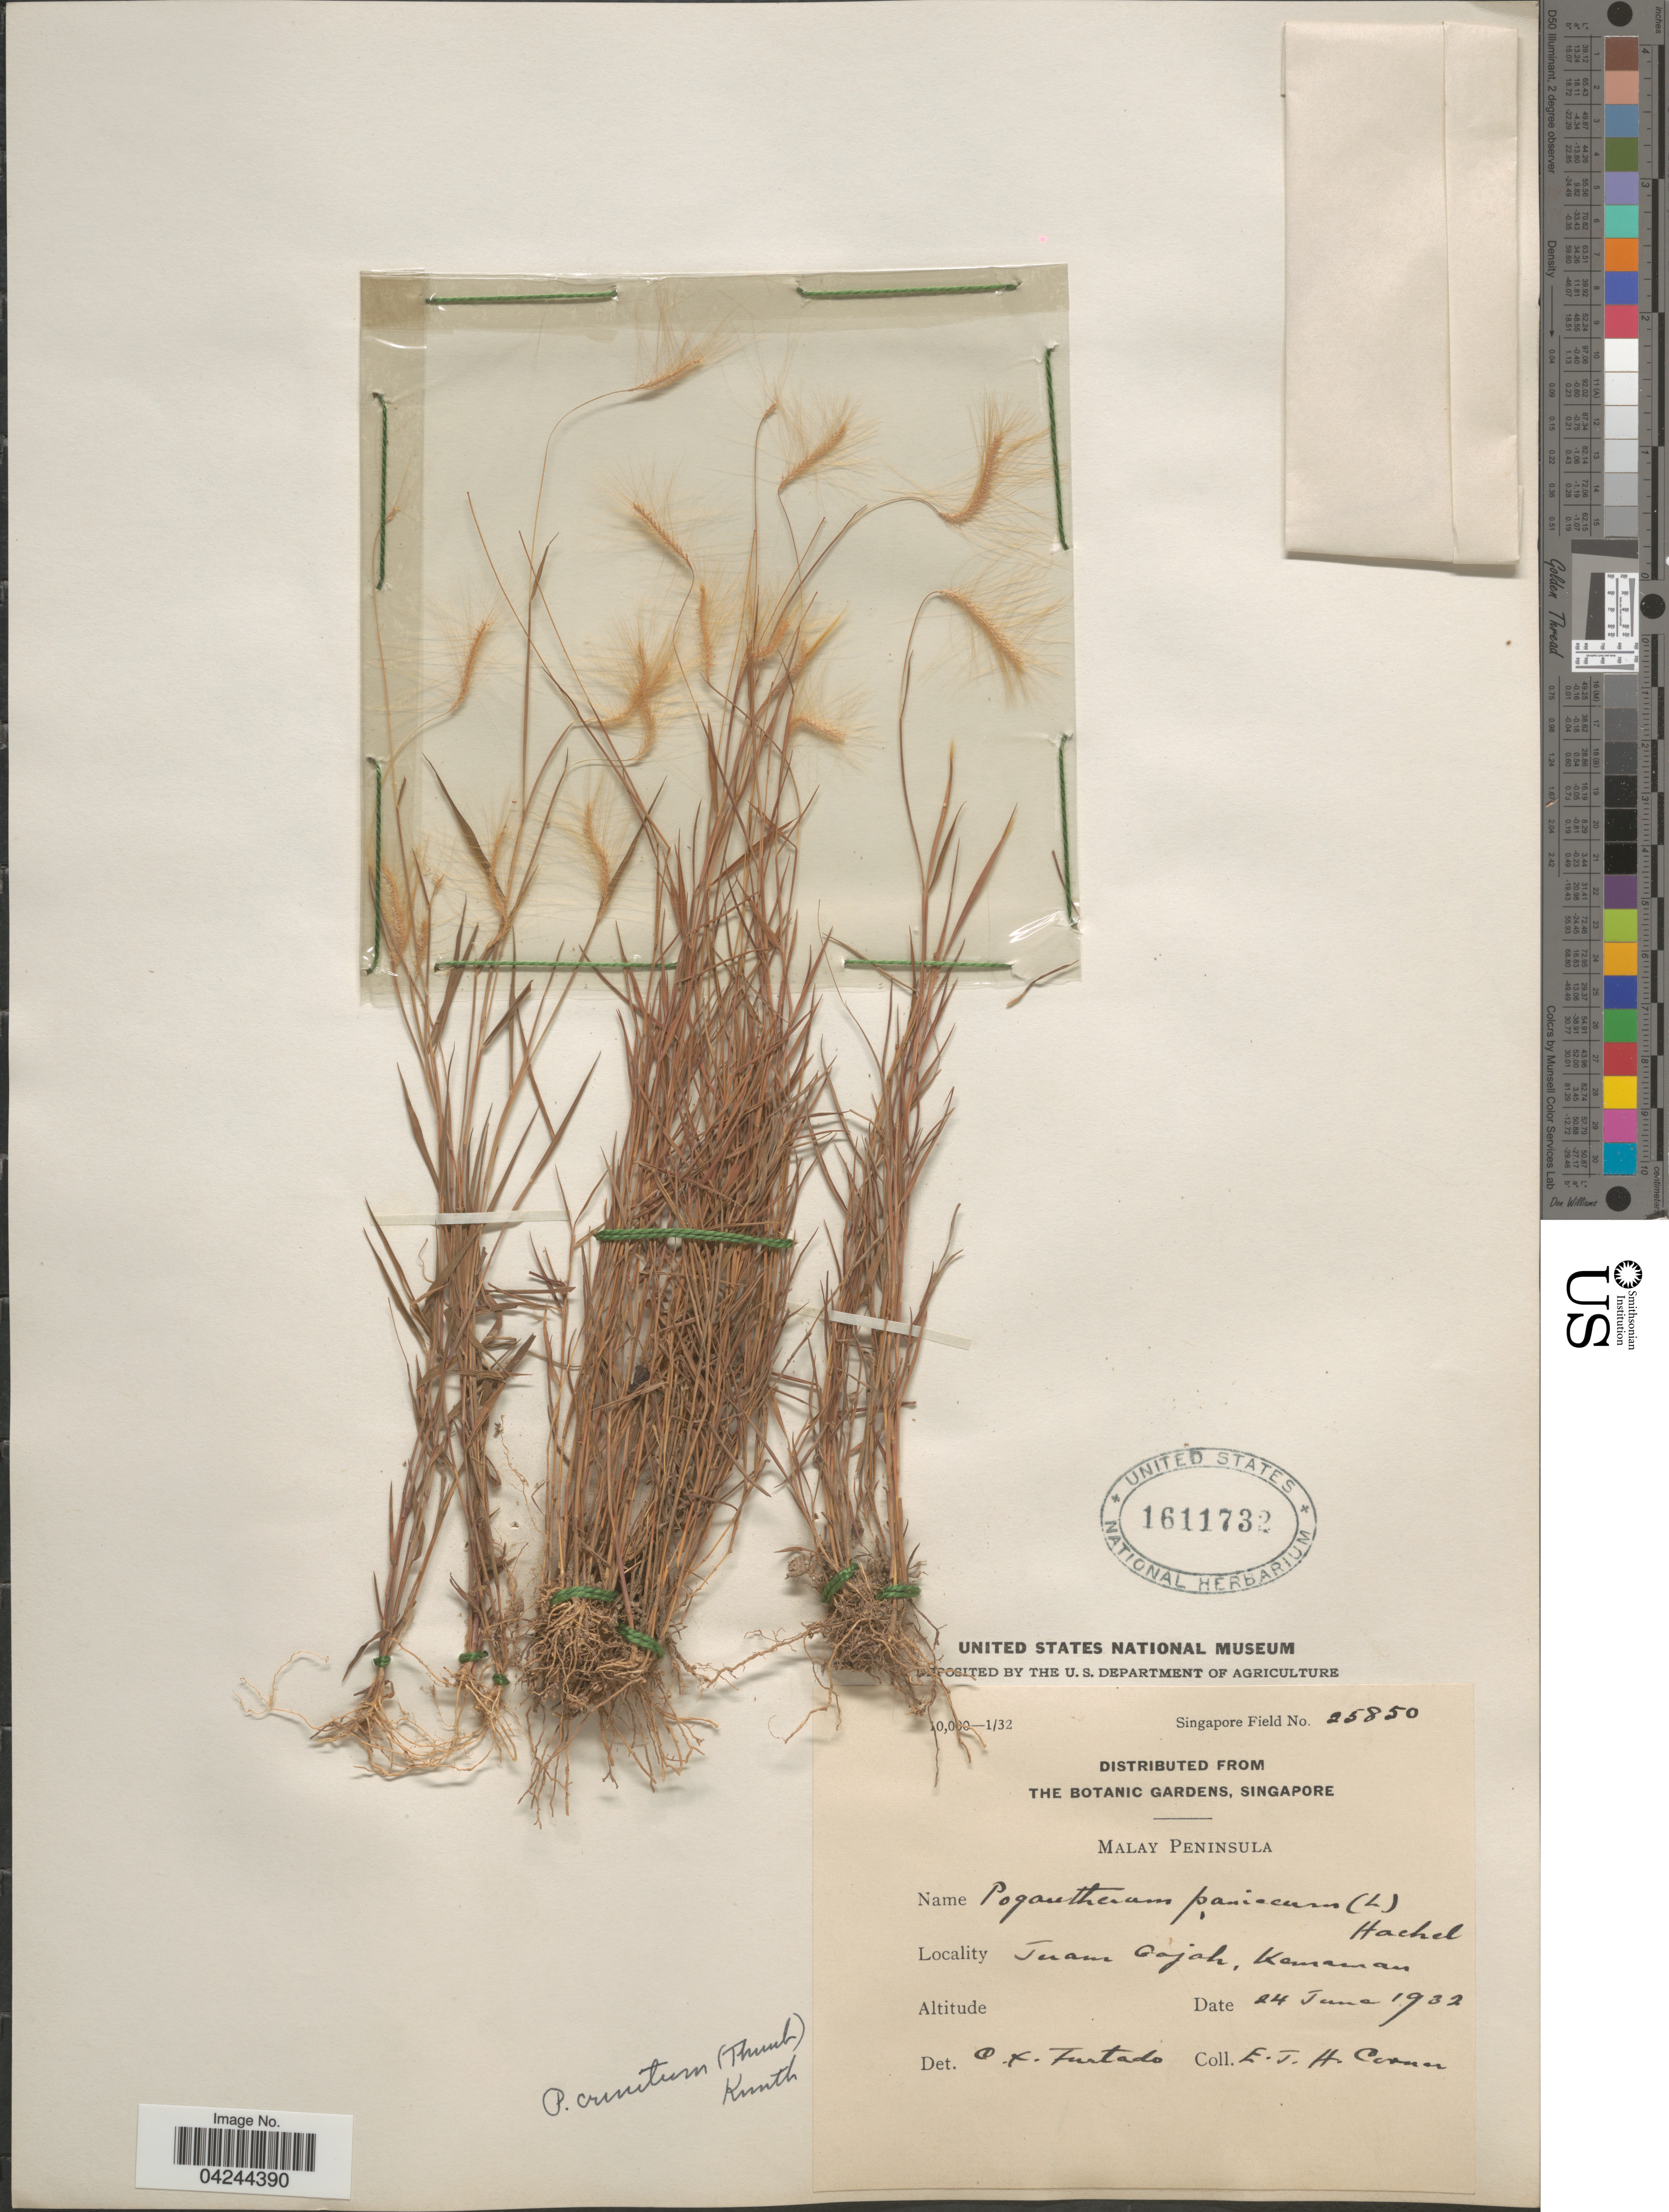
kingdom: Plantae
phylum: Tracheophyta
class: Liliopsida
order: Poales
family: Poaceae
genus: Pogonatherum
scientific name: Pogonatherum crinitum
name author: (Thunb.) Kunth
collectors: E. Corner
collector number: Singapore Field 25850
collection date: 1932-06-24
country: Singapore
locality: Malay Peninsula. Jeram Gajah, Kemaman.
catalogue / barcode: US 1611732